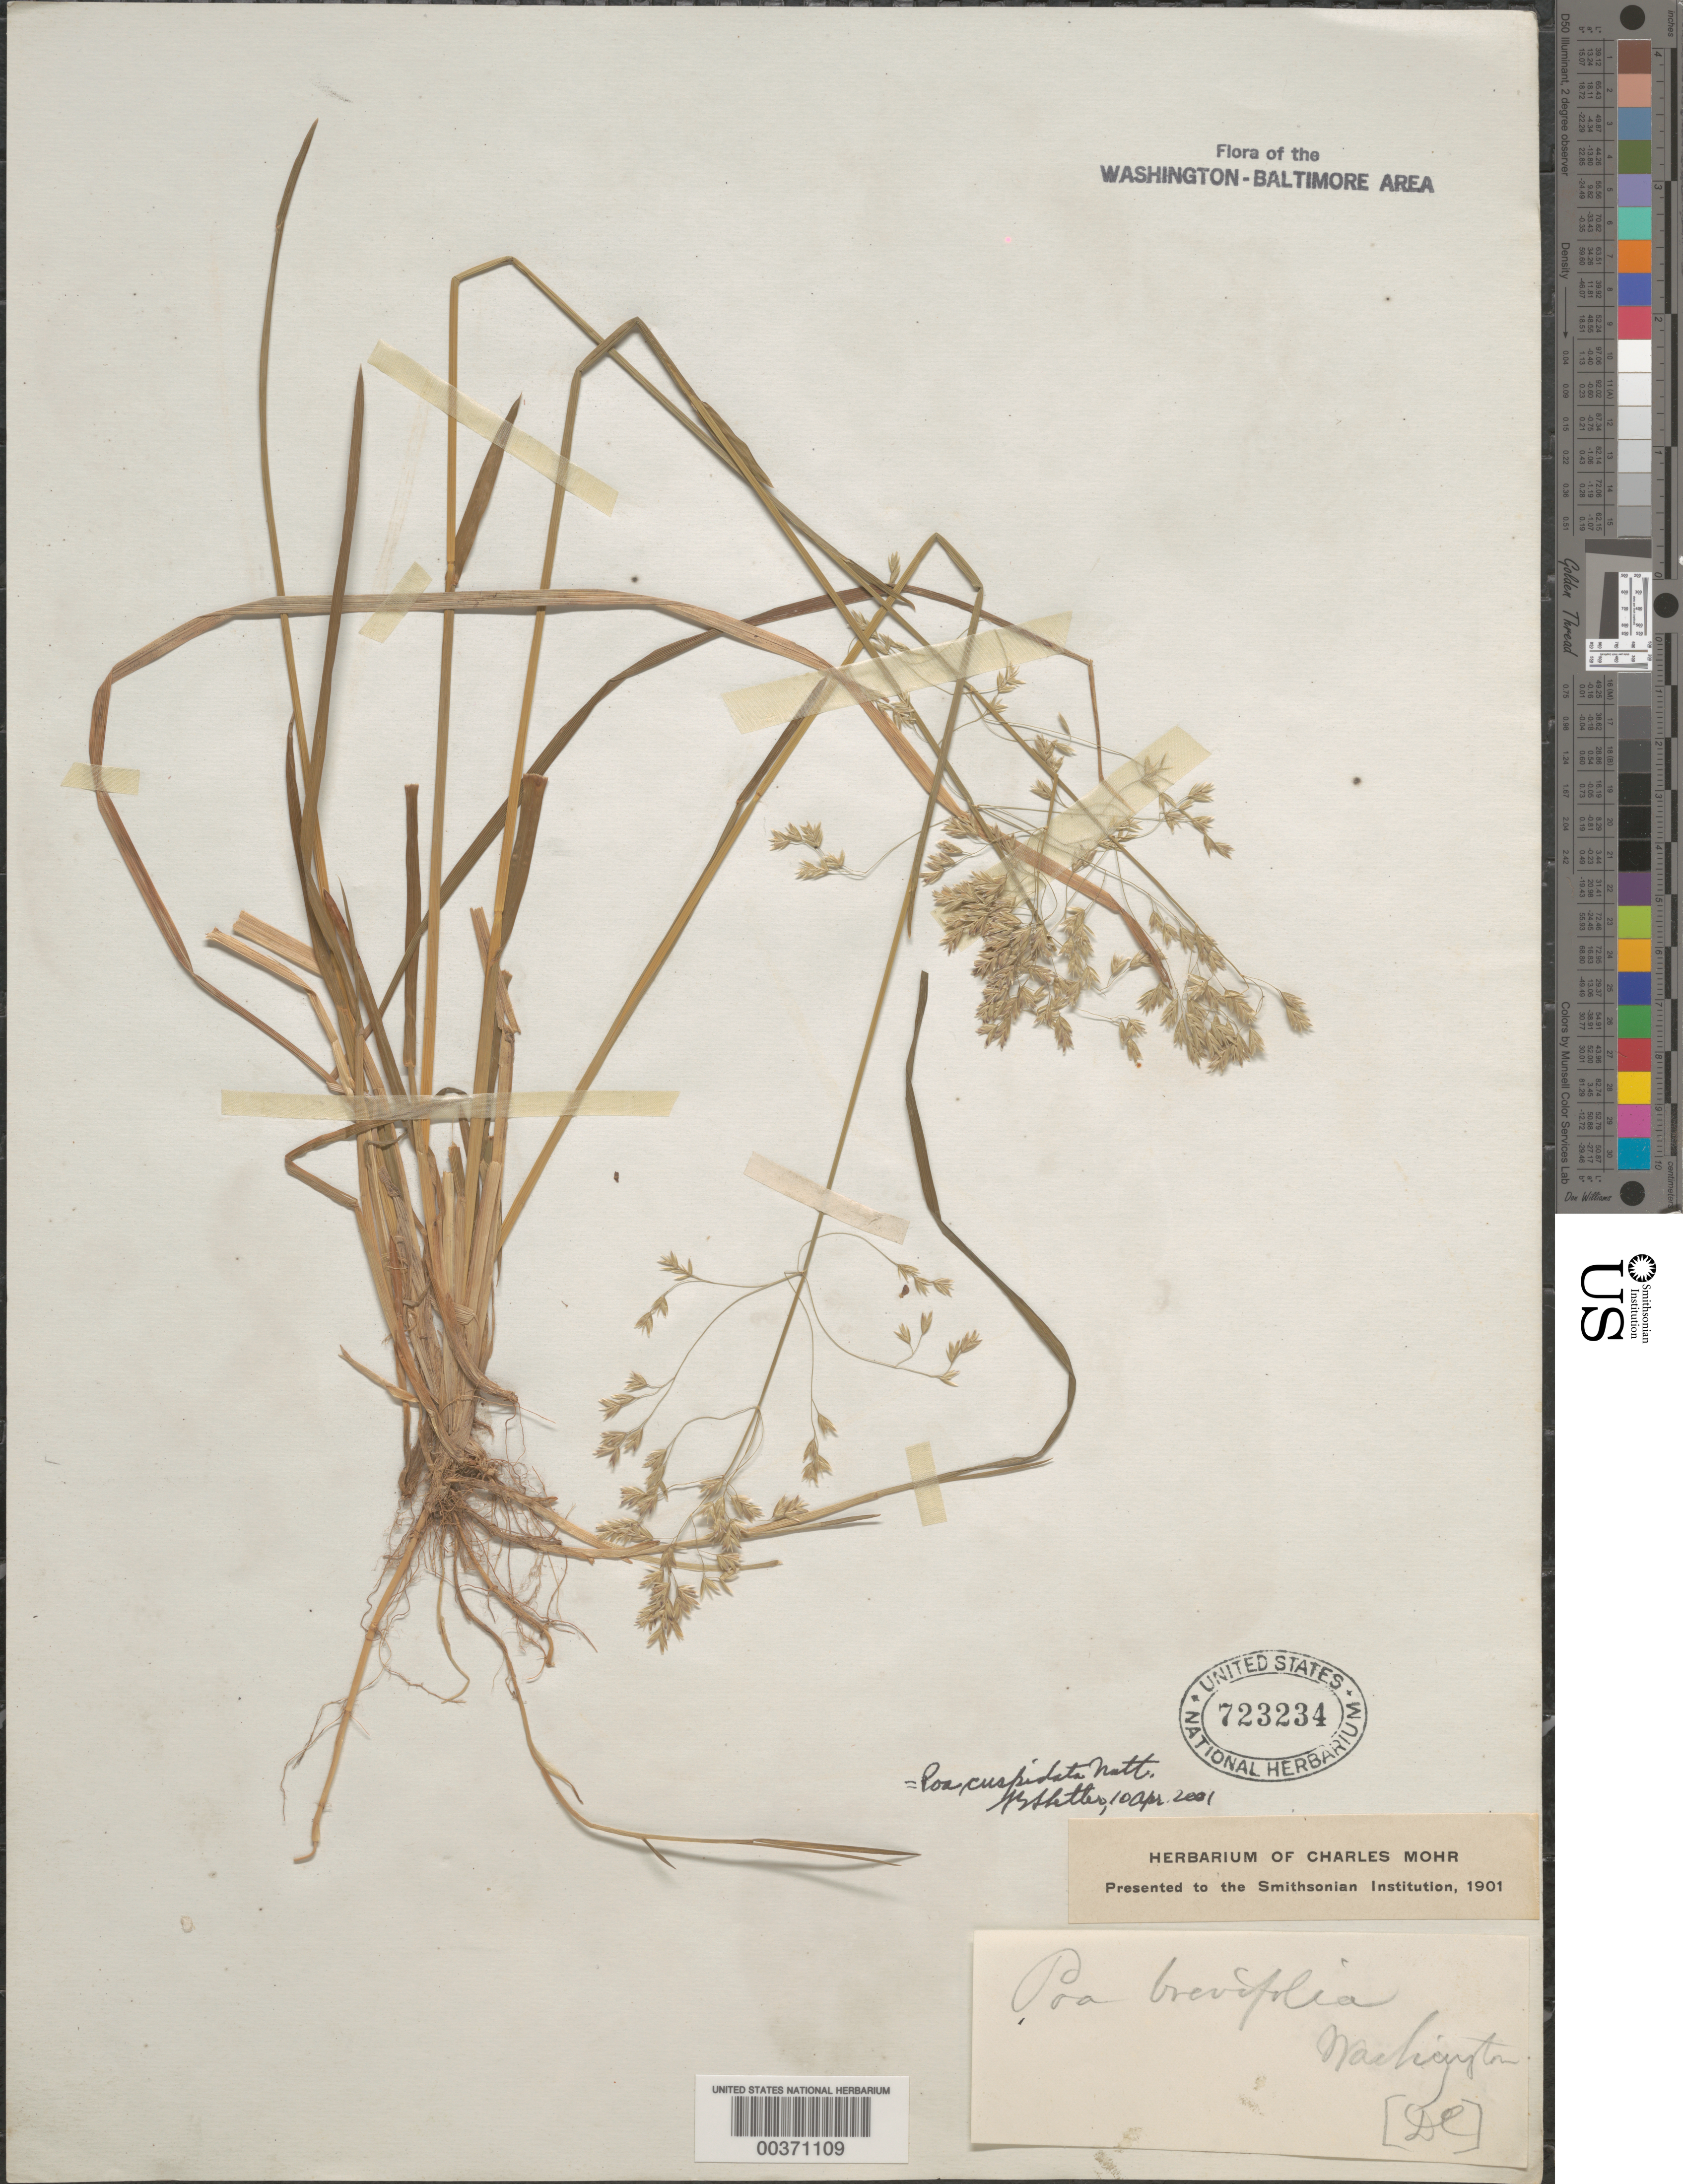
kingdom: Plantae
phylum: Tracheophyta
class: Liliopsida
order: Poales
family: Poaceae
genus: Poa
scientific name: Poa cuspidata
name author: Nutt.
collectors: C. T. Mohr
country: United States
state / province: District of Columbia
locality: Washington DC area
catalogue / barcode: US 723234